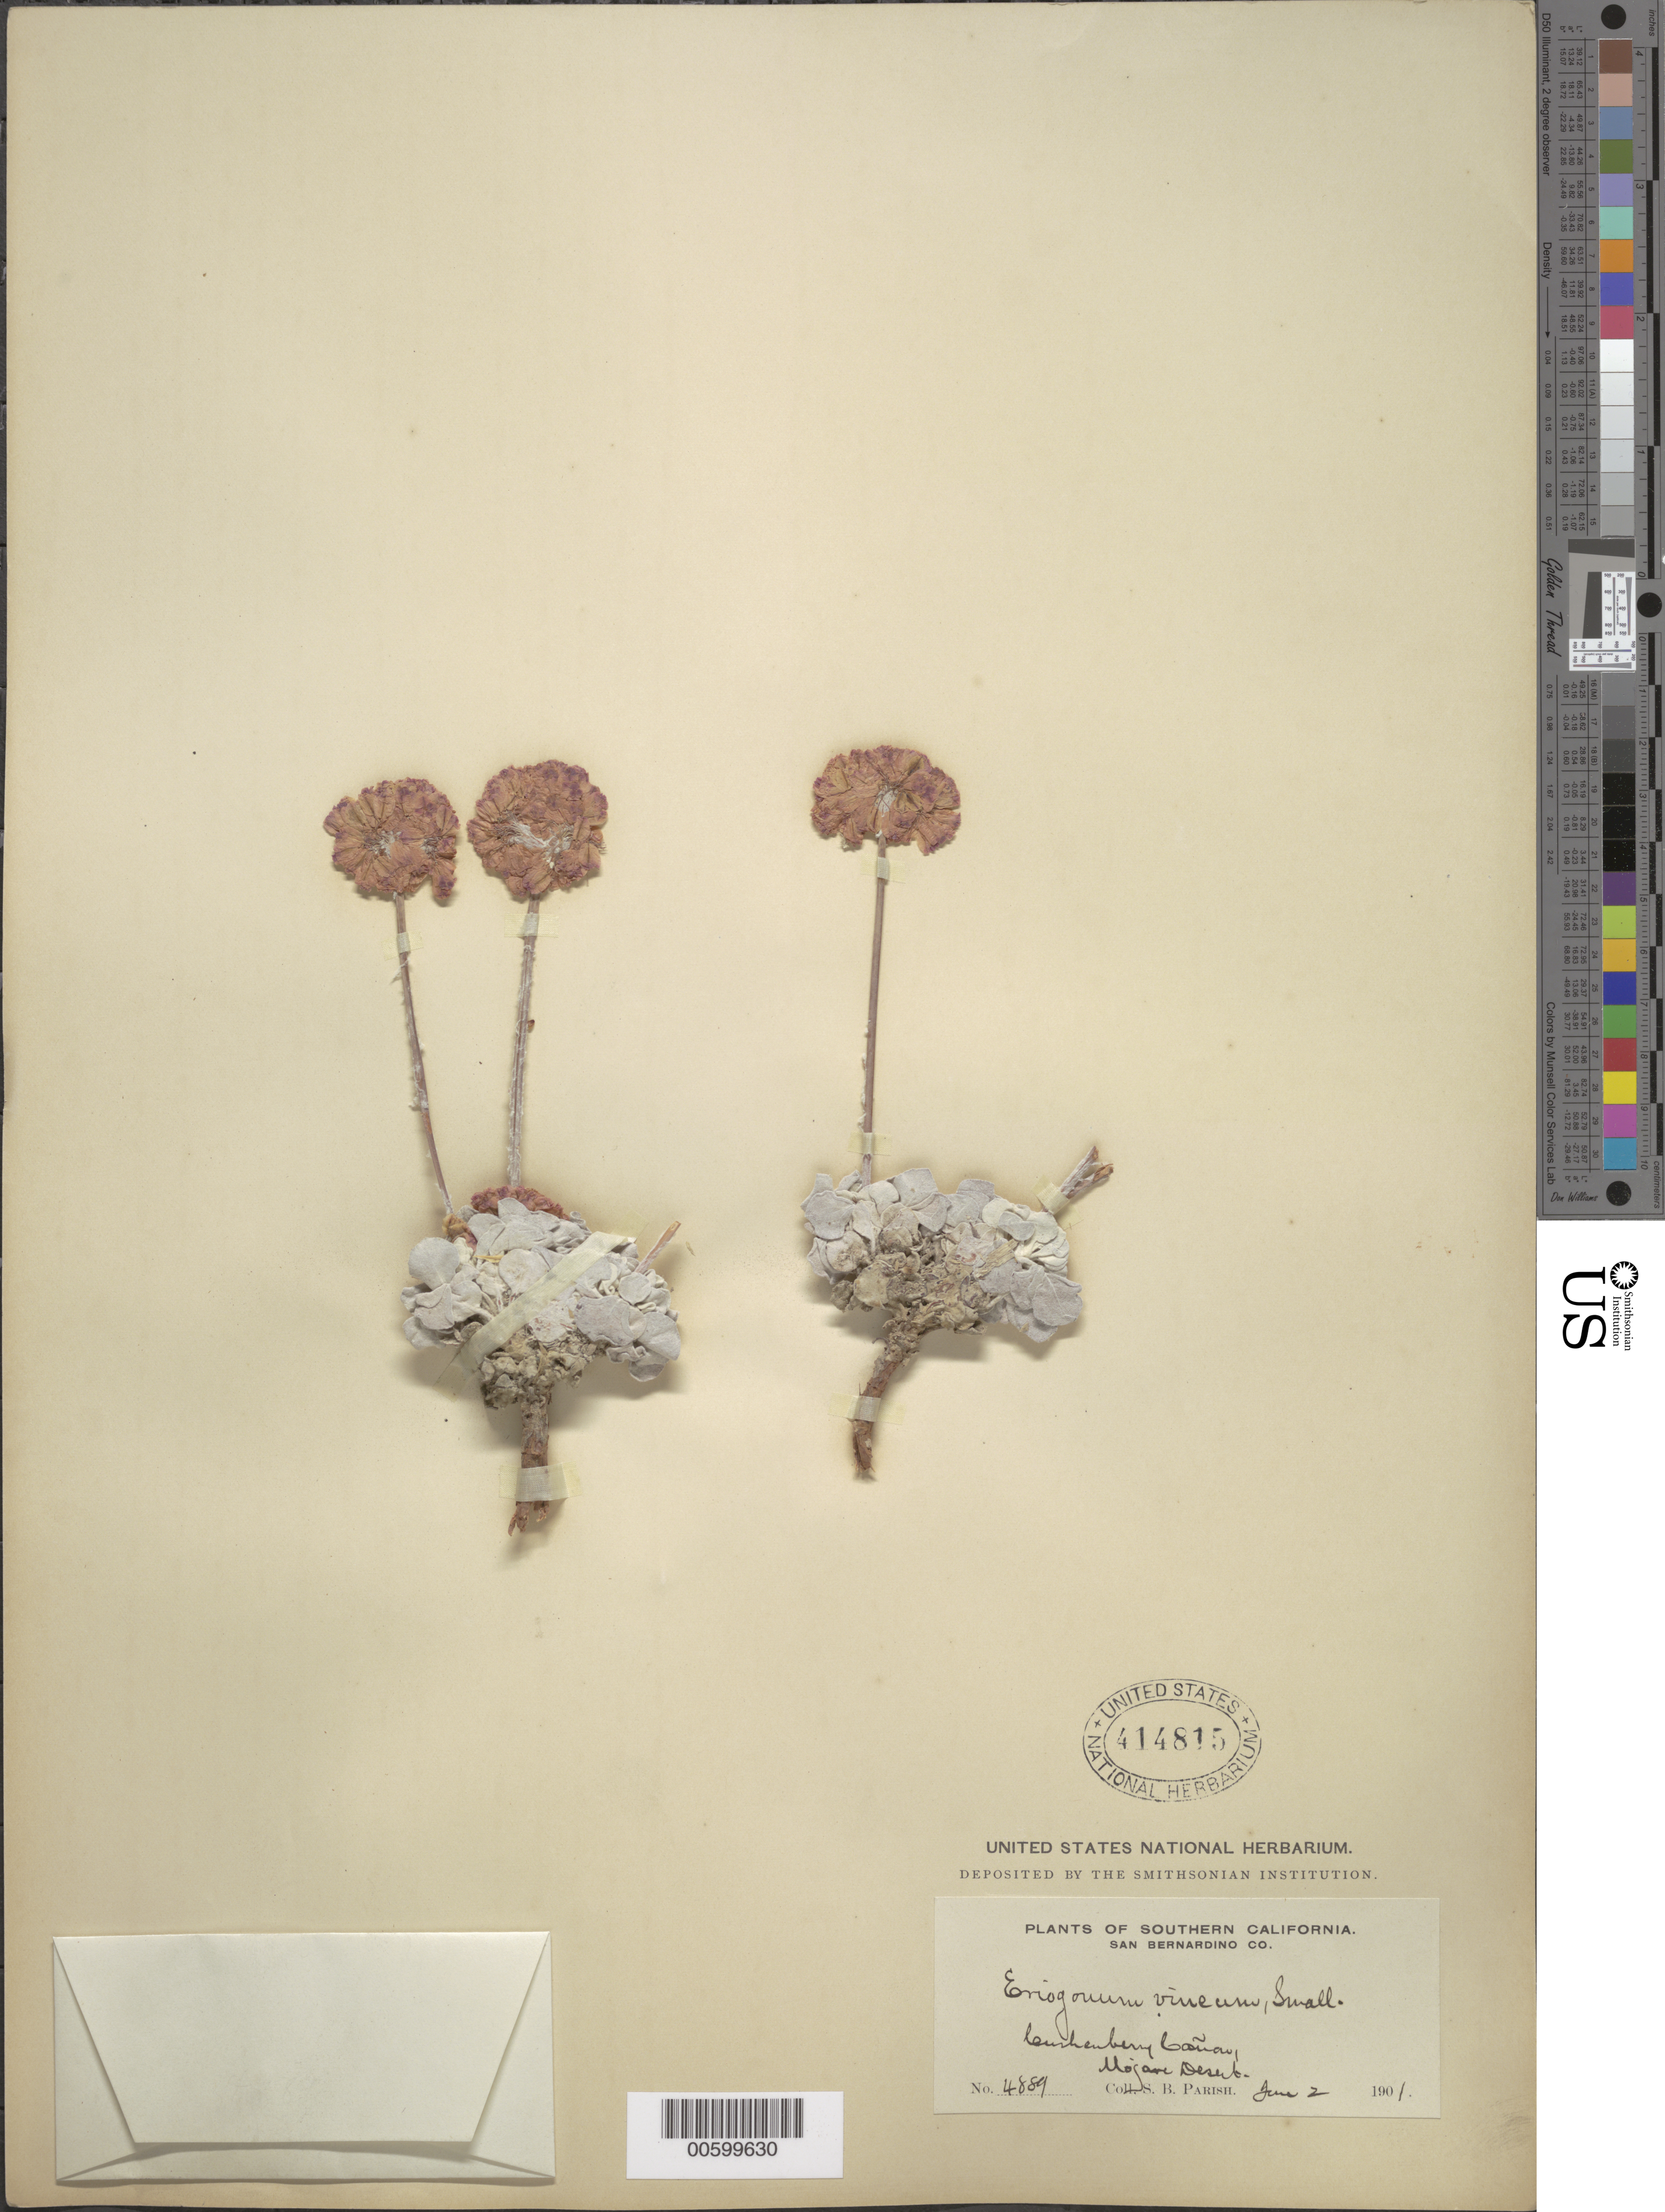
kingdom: Plantae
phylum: Tracheophyta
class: Magnoliopsida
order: Caryophyllales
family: Polygonaceae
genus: Eriogonum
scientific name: Eriogonum ovalifolium subsp. vineum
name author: (Small) S. Stokes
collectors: S. B. Parish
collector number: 4889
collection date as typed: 02 Jun 1901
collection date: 1901-06-02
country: United States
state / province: California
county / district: San Bernardino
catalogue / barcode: US 414815